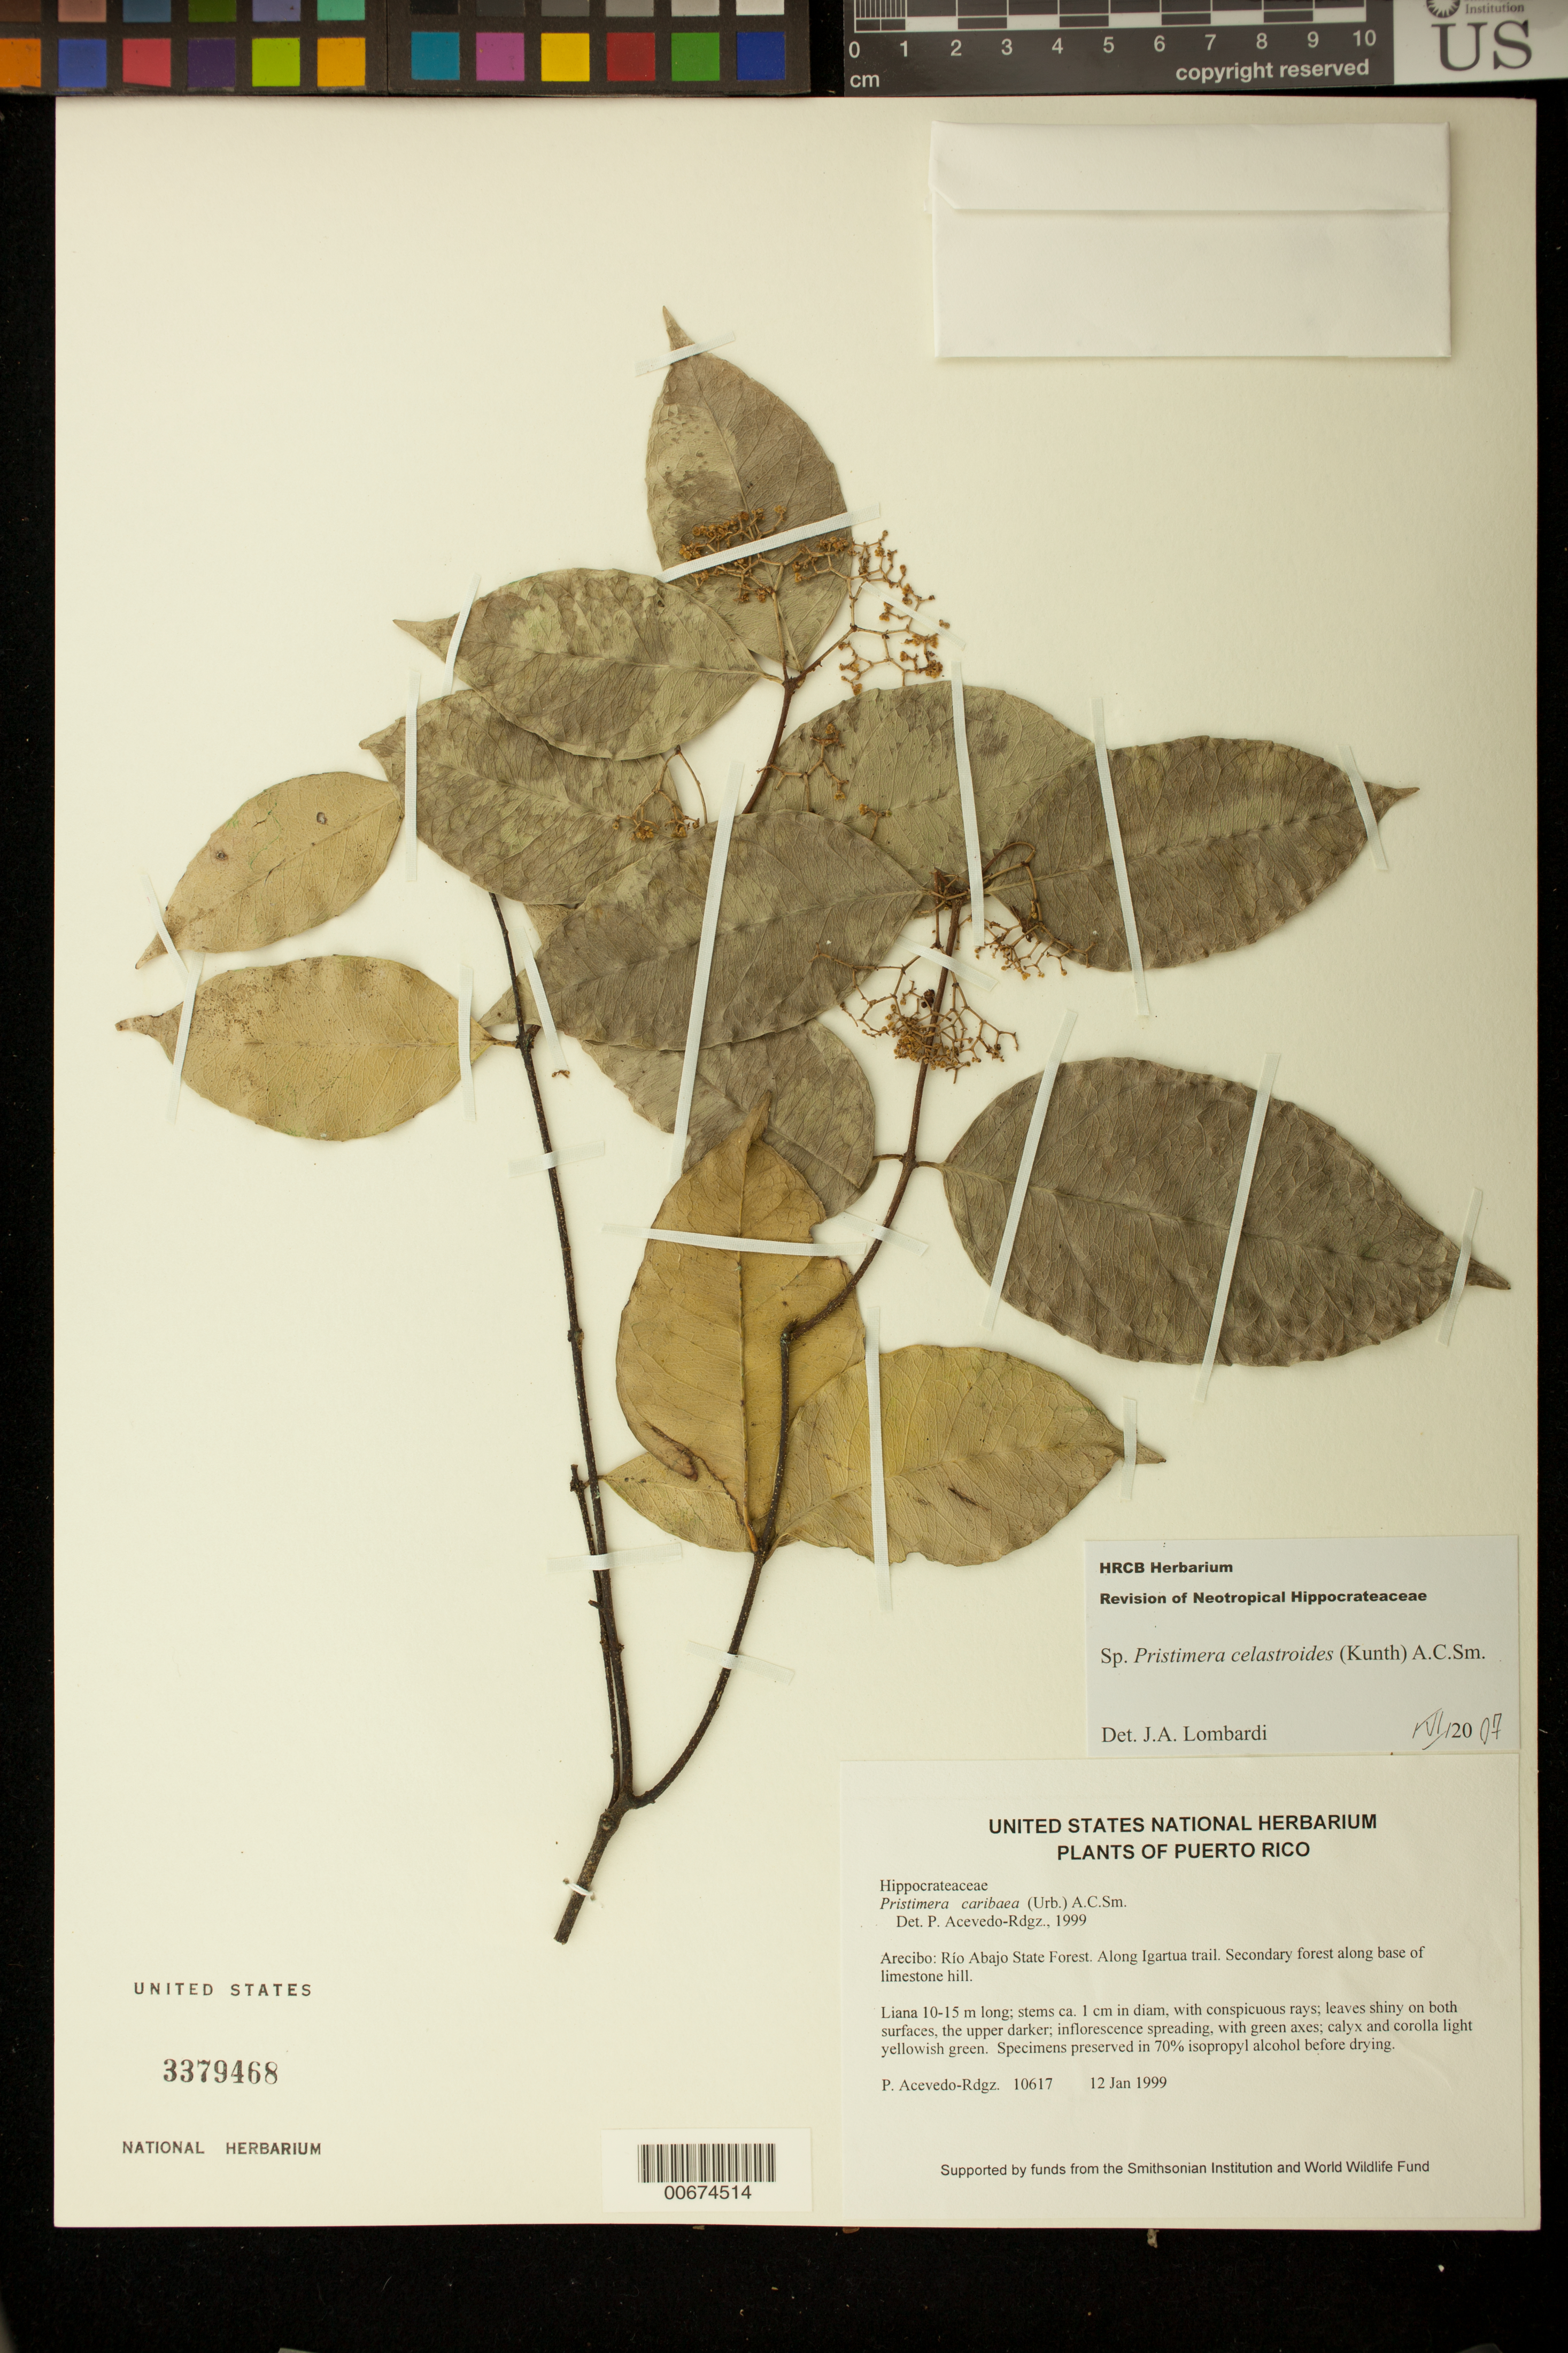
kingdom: Plantae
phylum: Tracheophyta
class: Magnoliopsida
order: Celastrales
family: Celastraceae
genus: Pristimera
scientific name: Pristimera celastroides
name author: (Kunth) A.C. Sm.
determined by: Lombardi, Julio A.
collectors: P. Acevedo-Rodr.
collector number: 10617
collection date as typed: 12 Jan 1999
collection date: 1999-01-12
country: Puerto Rico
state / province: Arecibo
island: Puerto Rico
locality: Arecibo; Río Abajo State Forest. Along Igartua trail.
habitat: Secondary forest along base of limestone hill.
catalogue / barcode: US 3379468